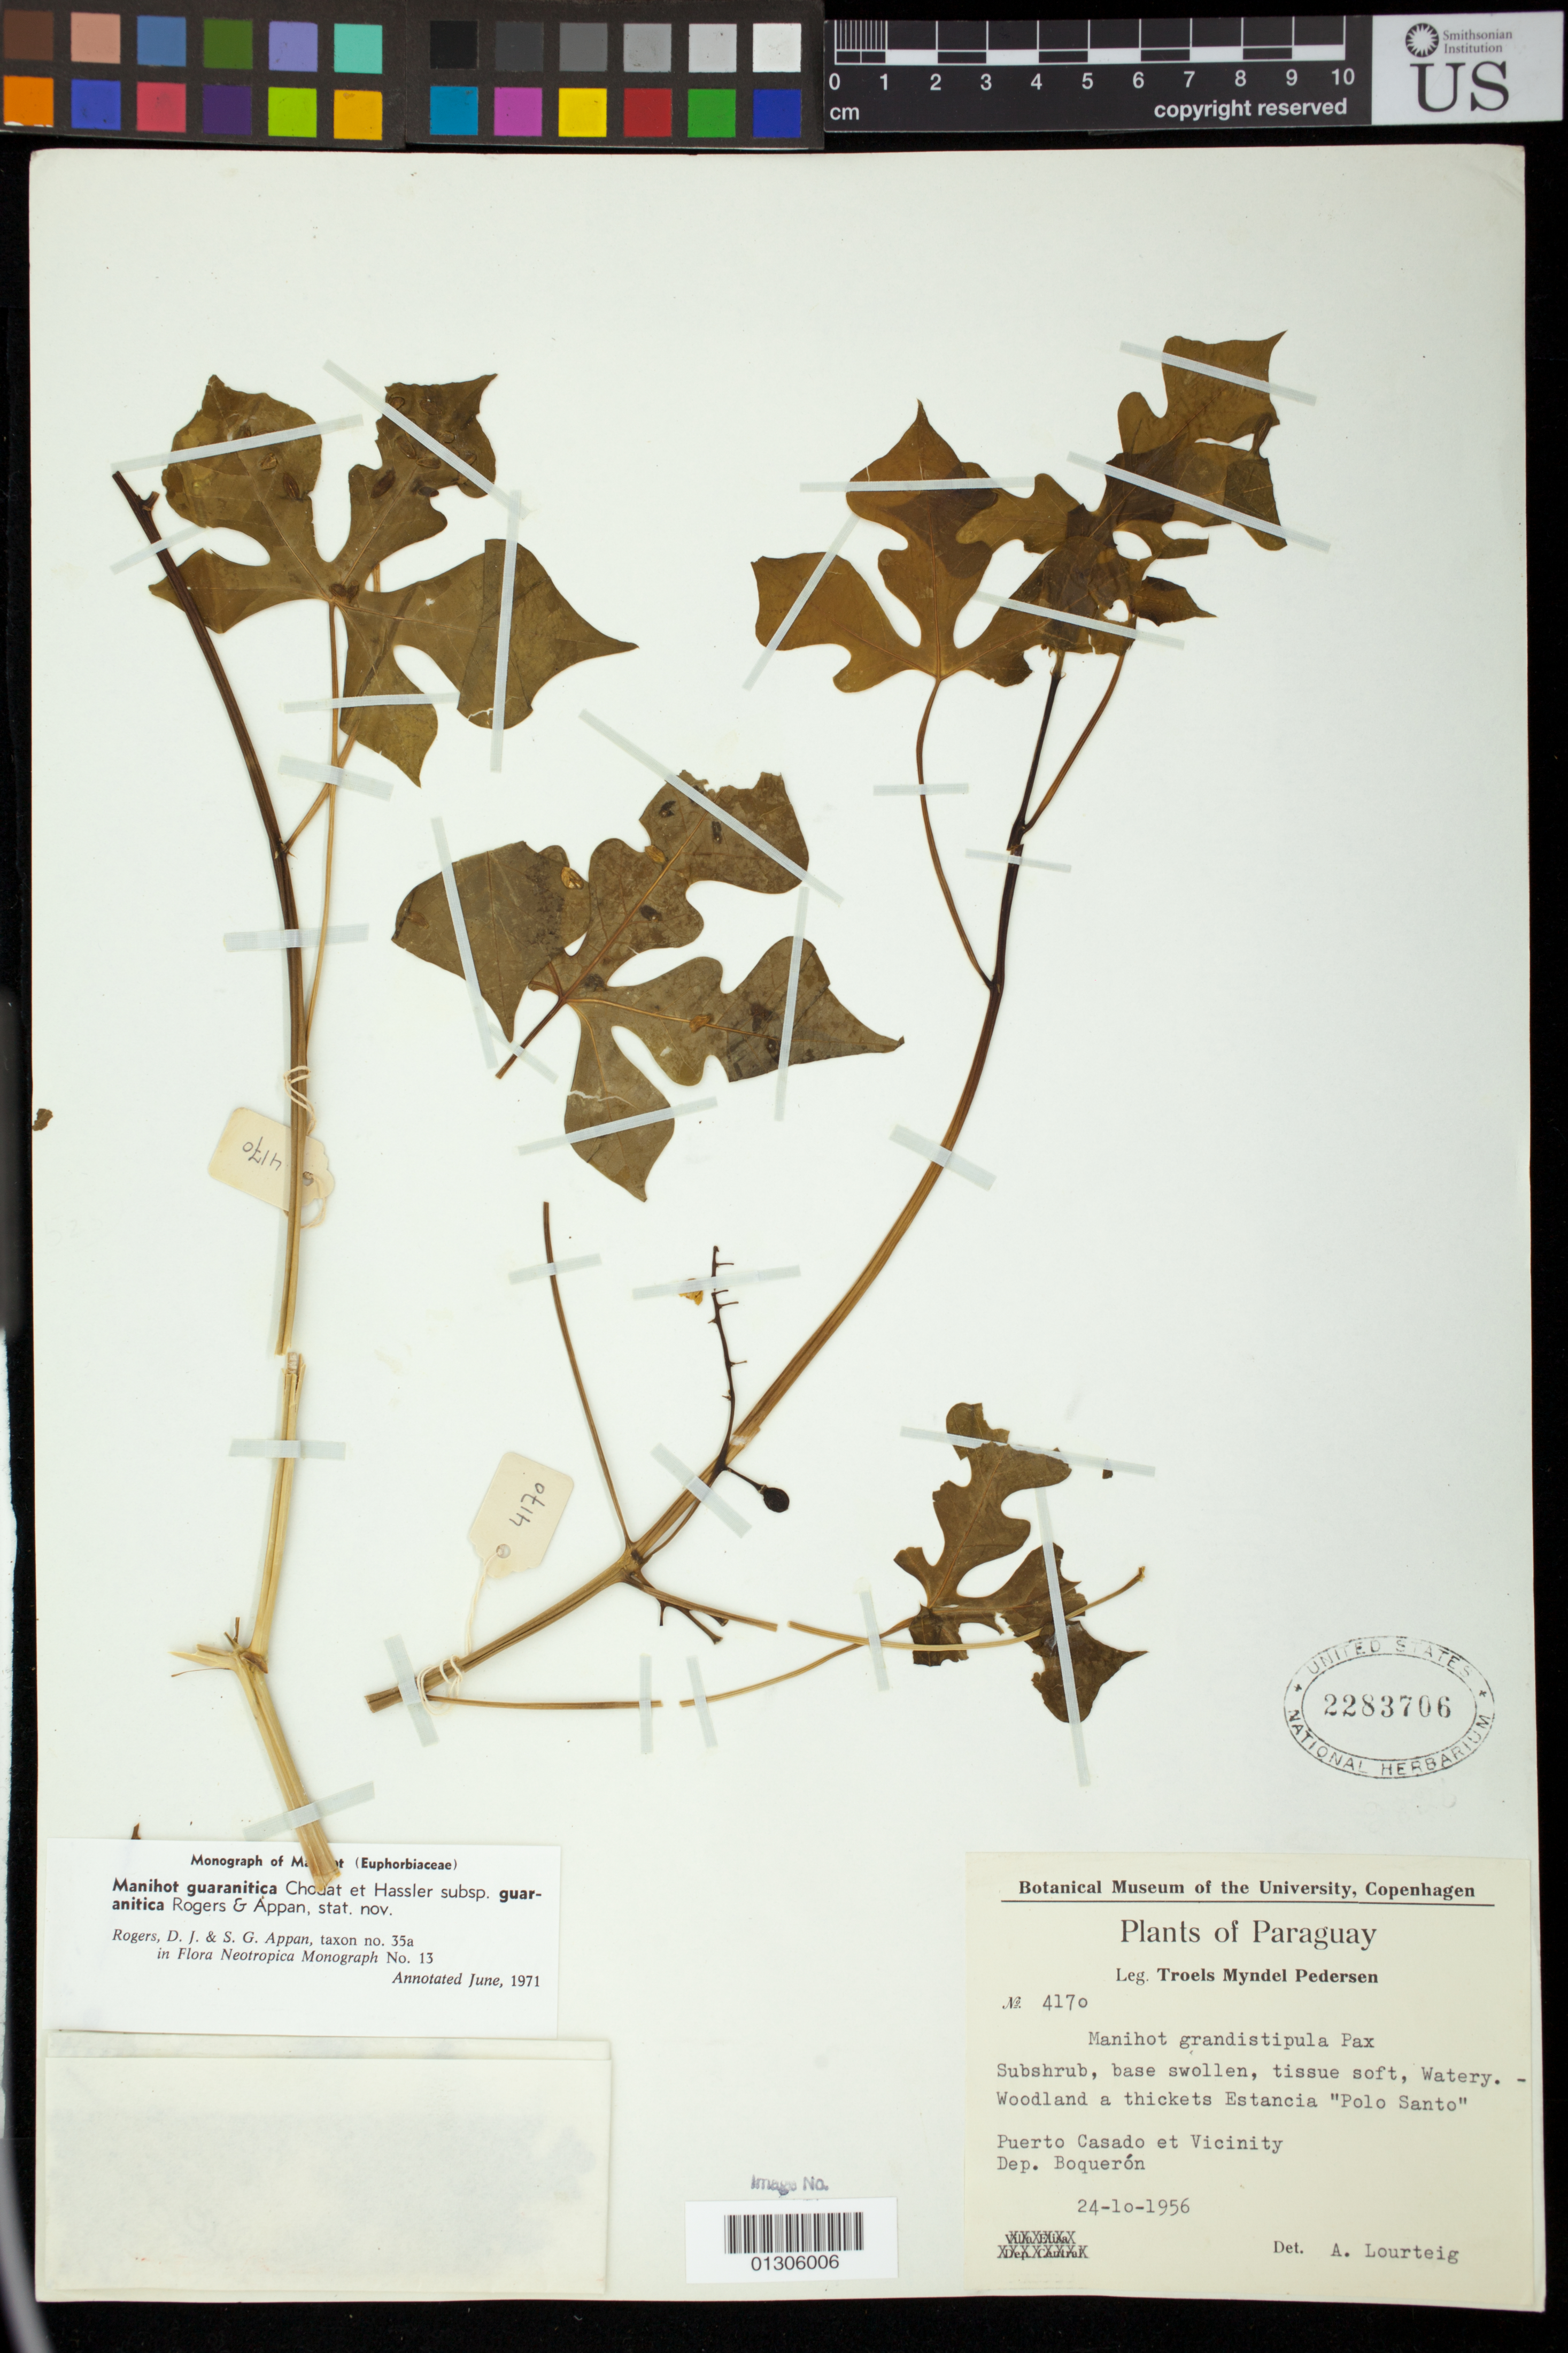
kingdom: Plantae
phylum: Tracheophyta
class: Magnoliopsida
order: Malpighiales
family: Euphorbiaceae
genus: Manihot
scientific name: Manihot anisophylla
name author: (Griseb.) Müll. Arg.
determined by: Mendoza, M.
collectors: T. Pederson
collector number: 4170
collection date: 1956-10-24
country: Paraguay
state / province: Boquerón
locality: Puerto Casado et Vicinity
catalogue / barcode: US 2283706